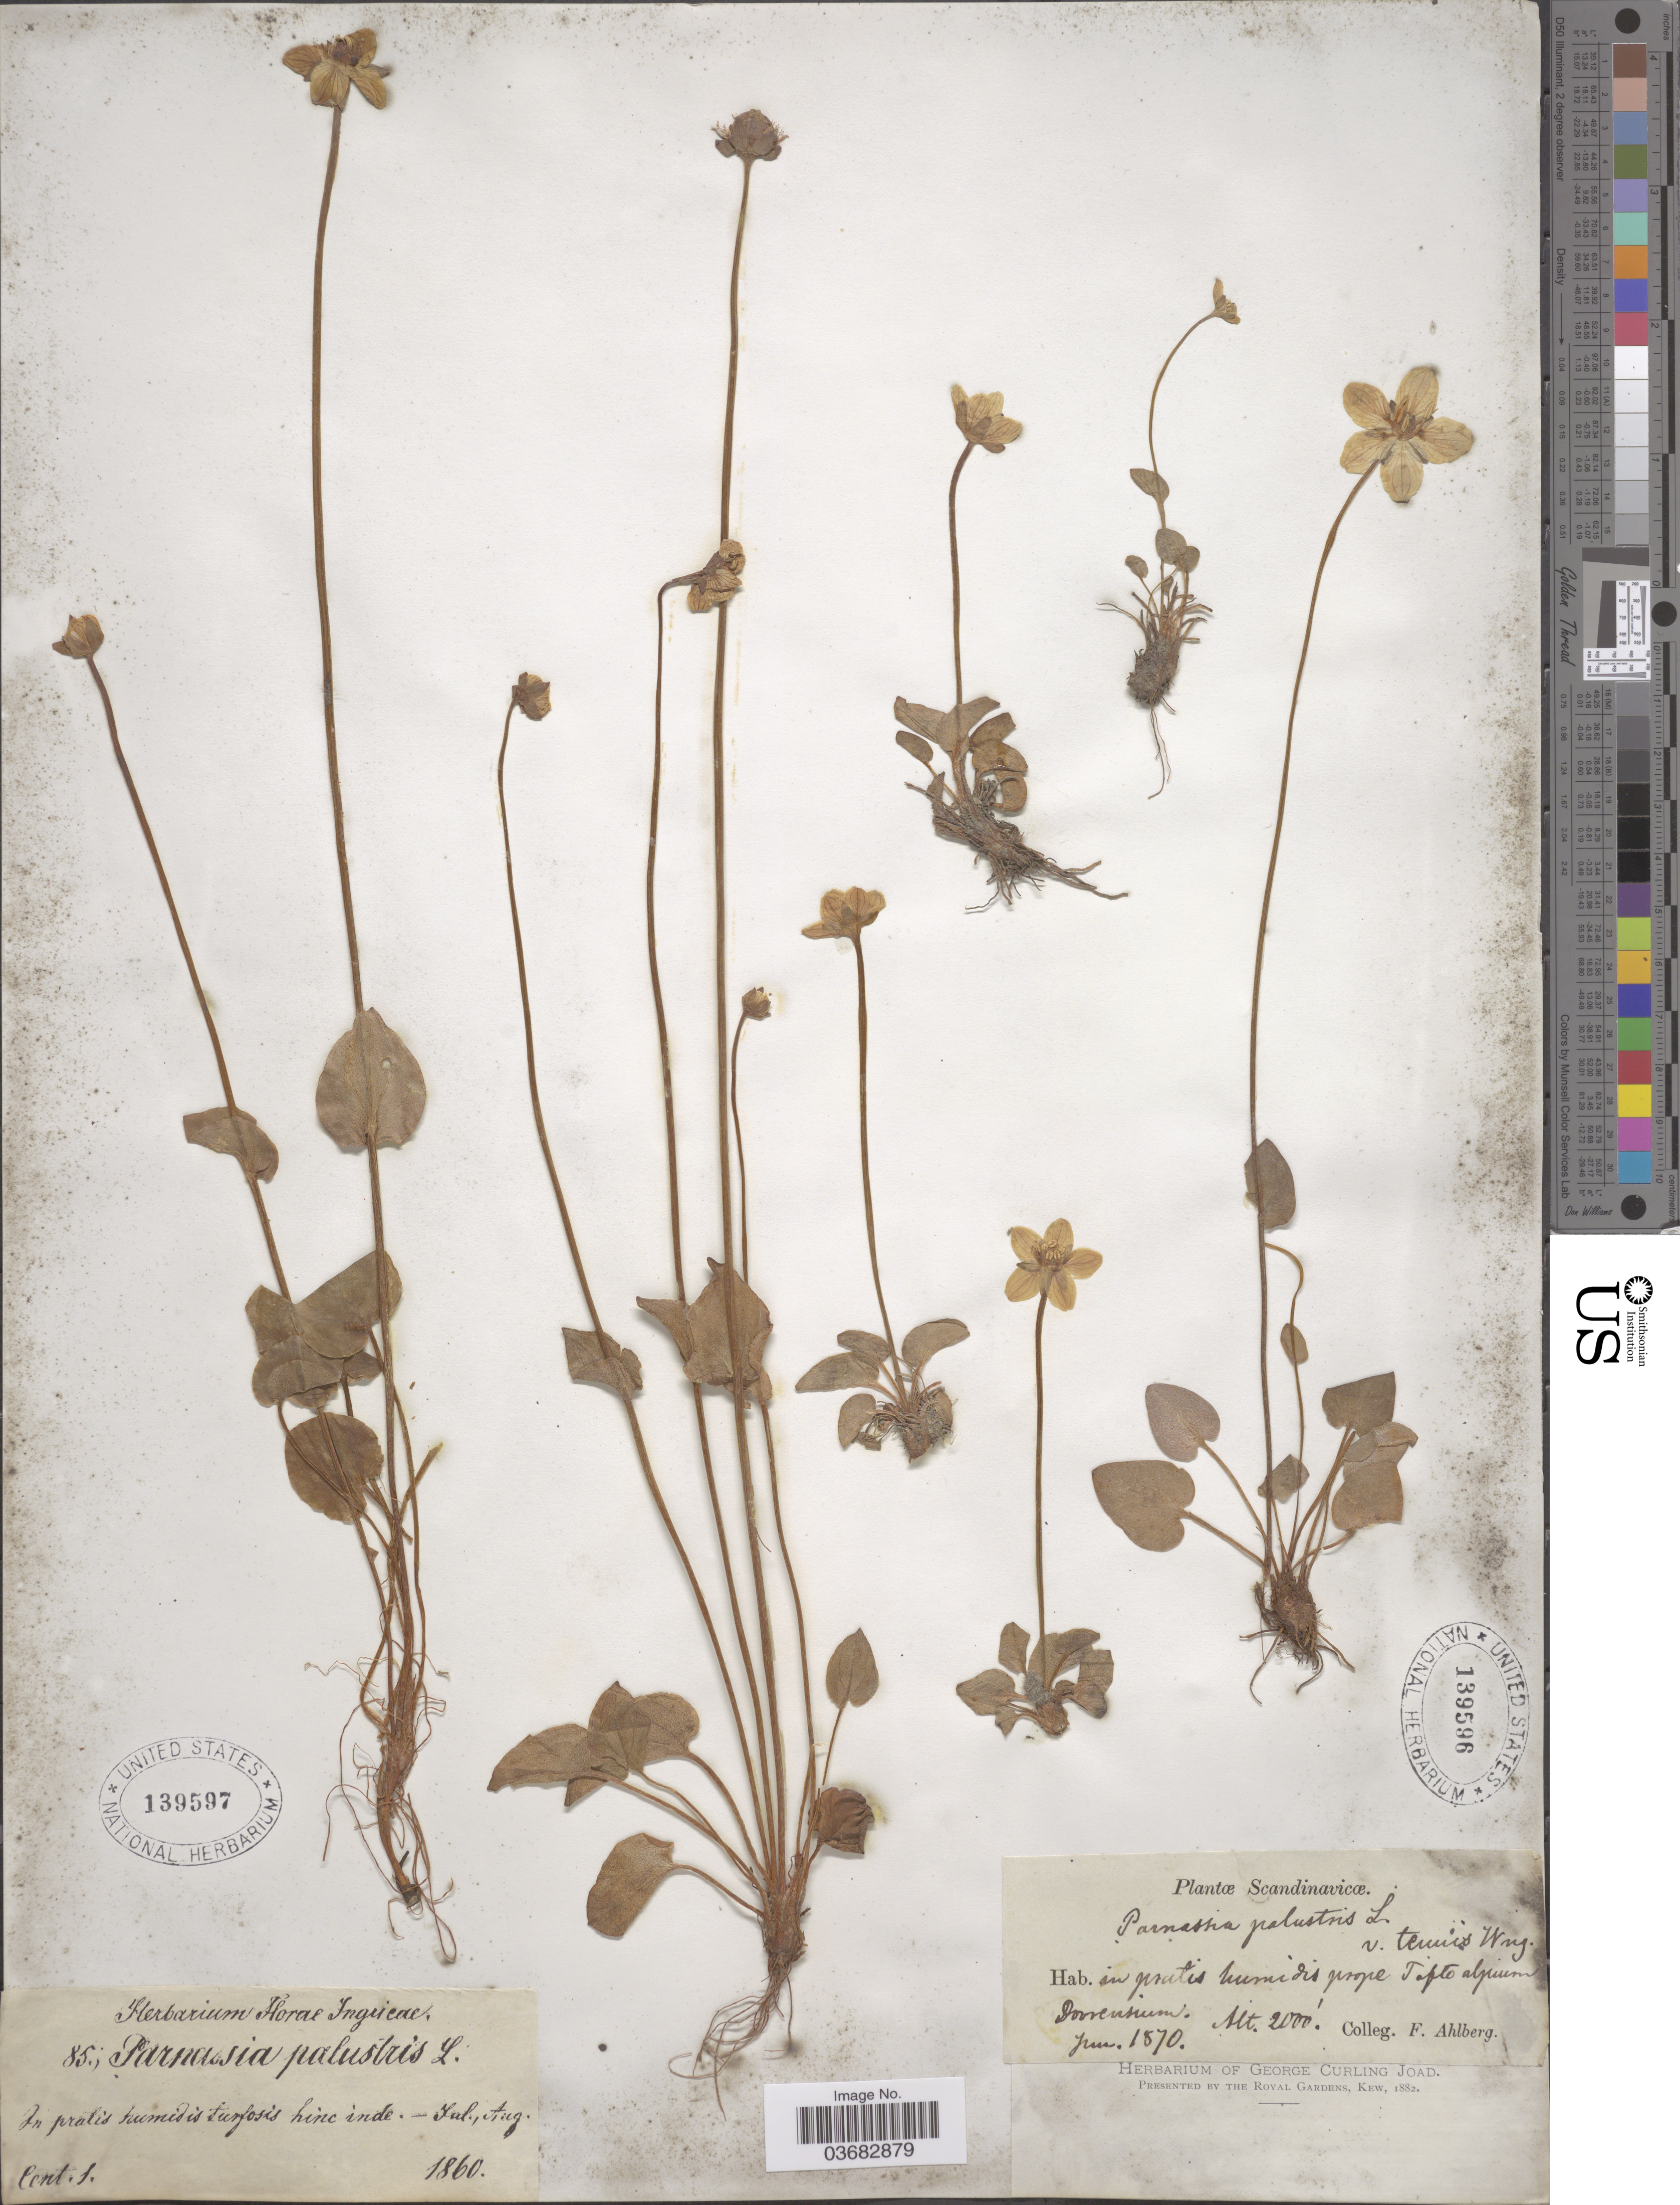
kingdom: Plantae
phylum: Tracheophyta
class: Magnoliopsida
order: Celastrales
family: Parnassiaceae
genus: Parnassia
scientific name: Parnassia palustris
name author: L.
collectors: ex herb. Florae Ingriae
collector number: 85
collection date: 1860-07/1860-08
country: Ukraine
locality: Ingricae. In pratis humidis turfosis hinc. inde.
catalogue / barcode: US 139597